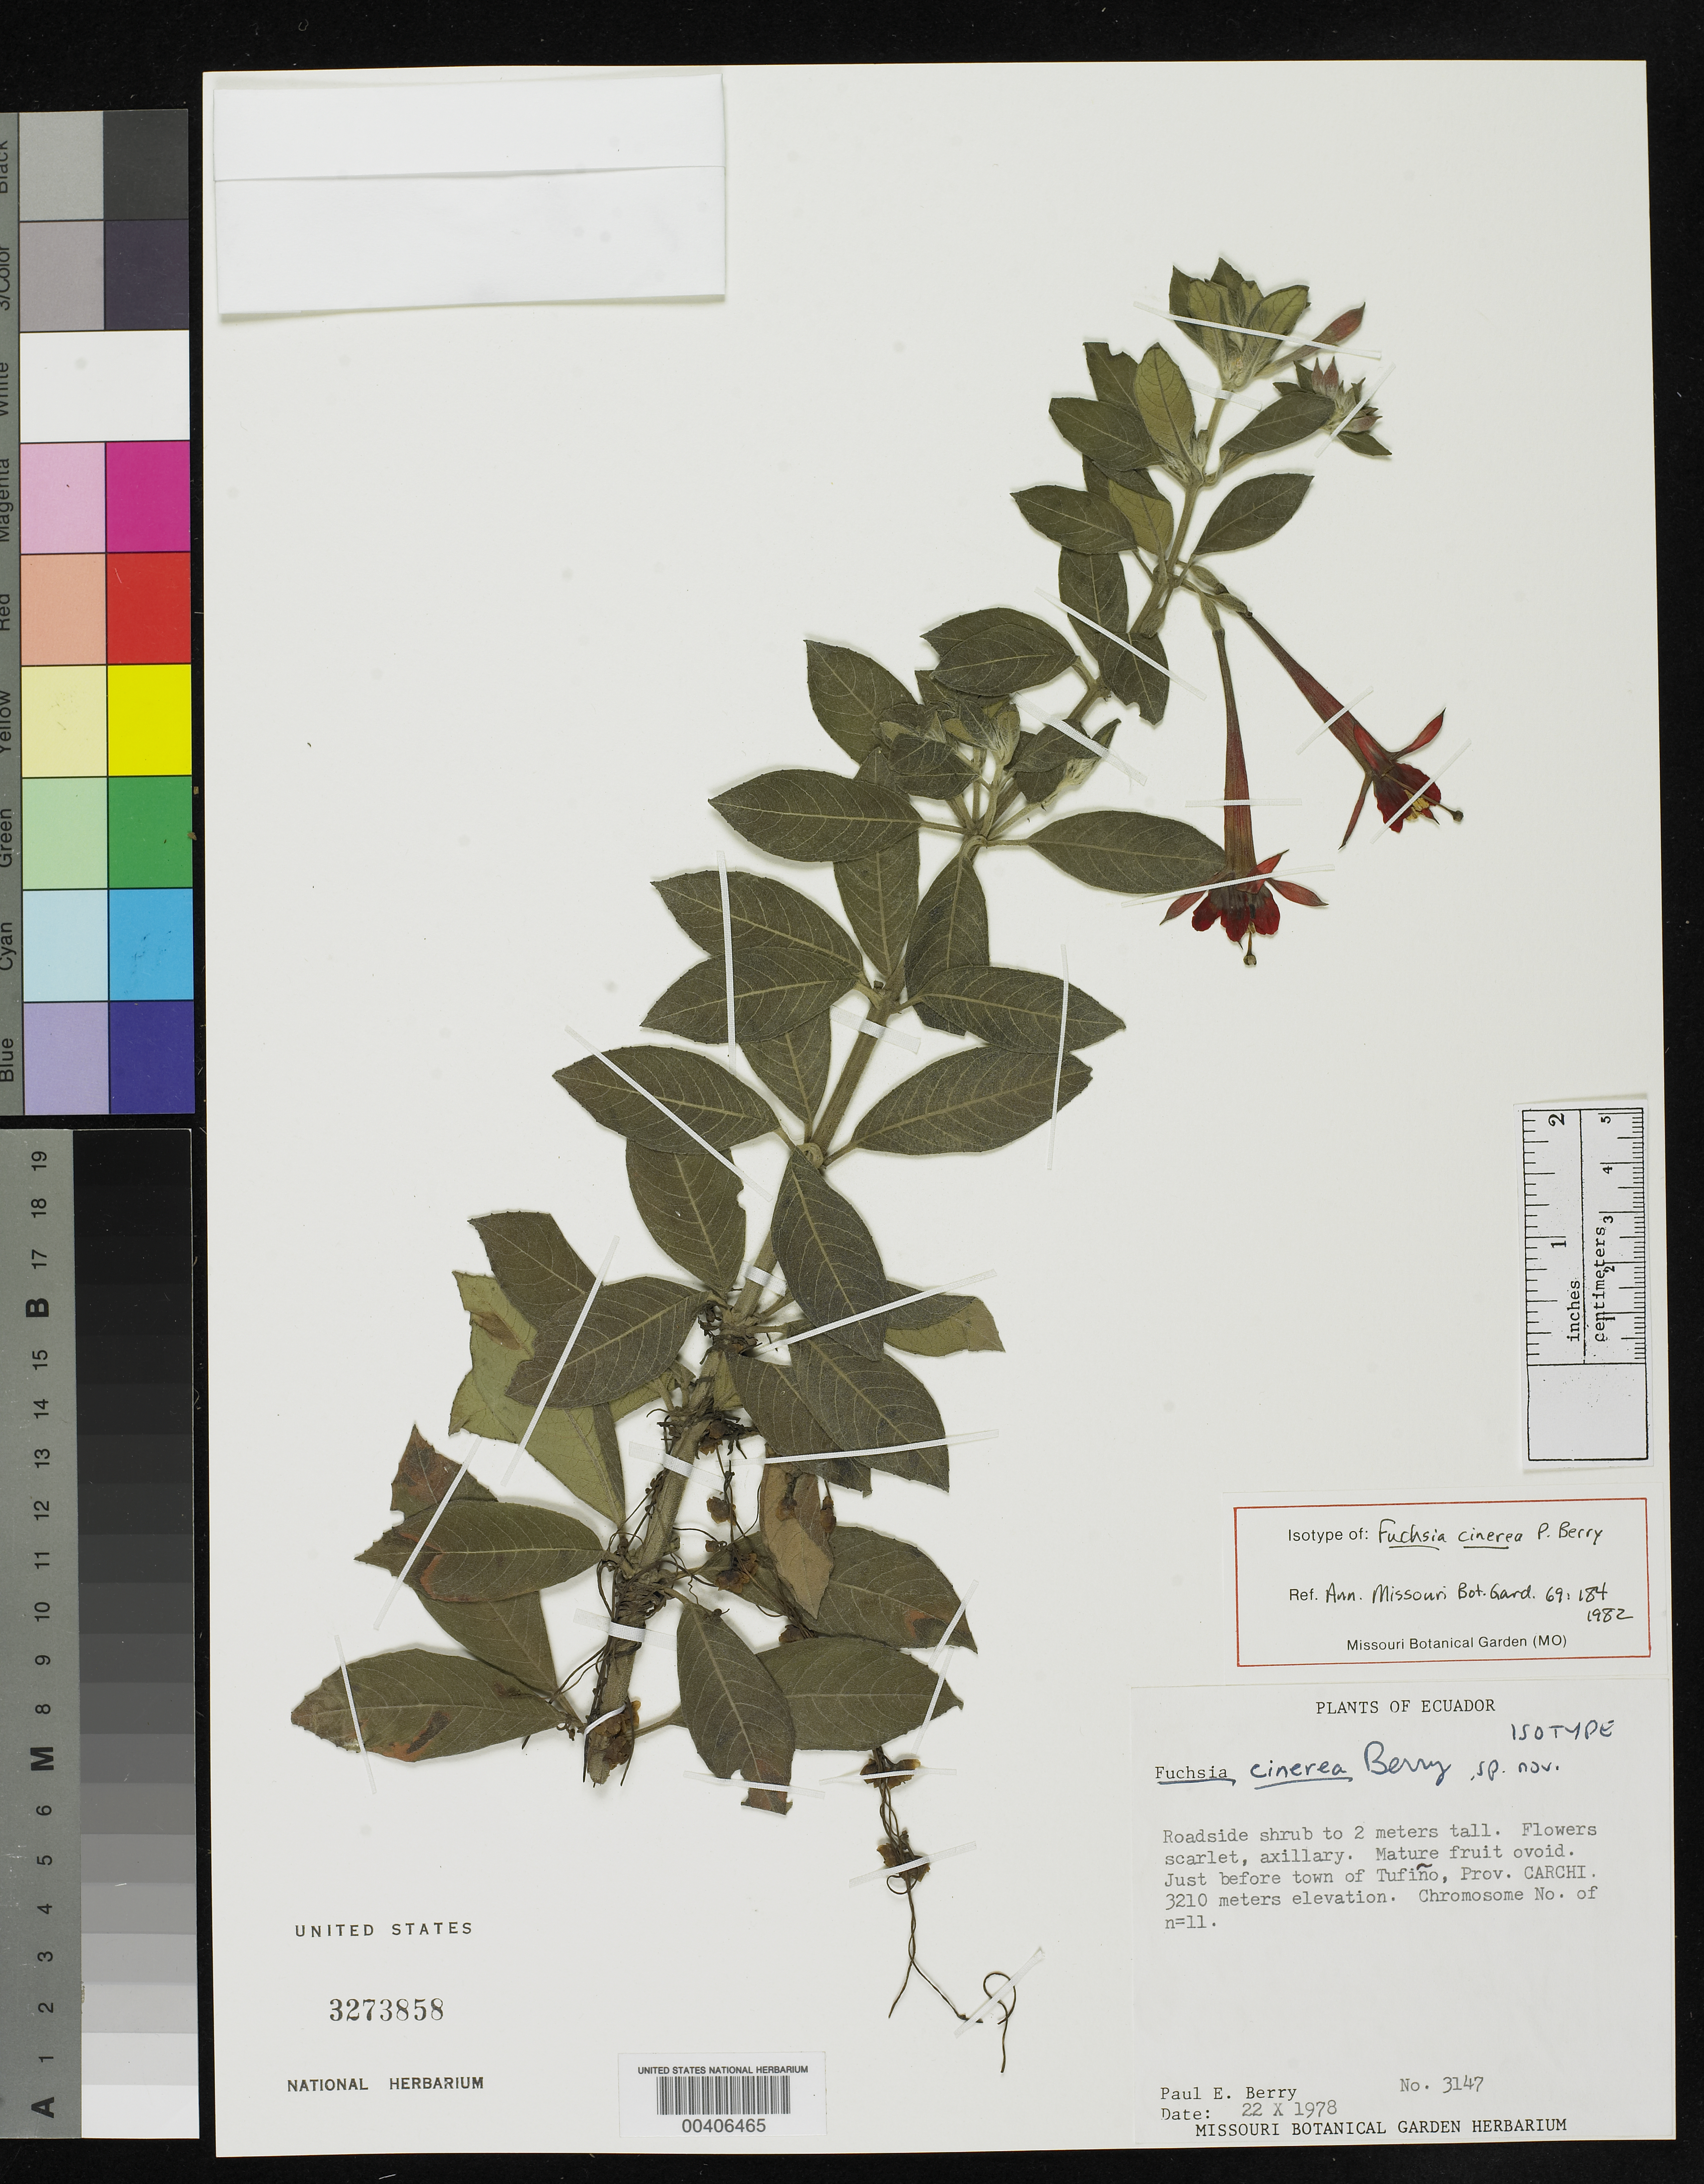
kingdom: Plantae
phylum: Tracheophyta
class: Magnoliopsida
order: Myrtales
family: Onagraceae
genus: Fuchsia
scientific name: Fuchsia cinerea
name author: P.E. Berry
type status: Isotype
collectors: P. E. Berry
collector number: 3147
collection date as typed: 22 Oct 1978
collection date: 1978-10-22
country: Ecuador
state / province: Carchi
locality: Just before town of Tufino.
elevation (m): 3210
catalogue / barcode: US 3273858